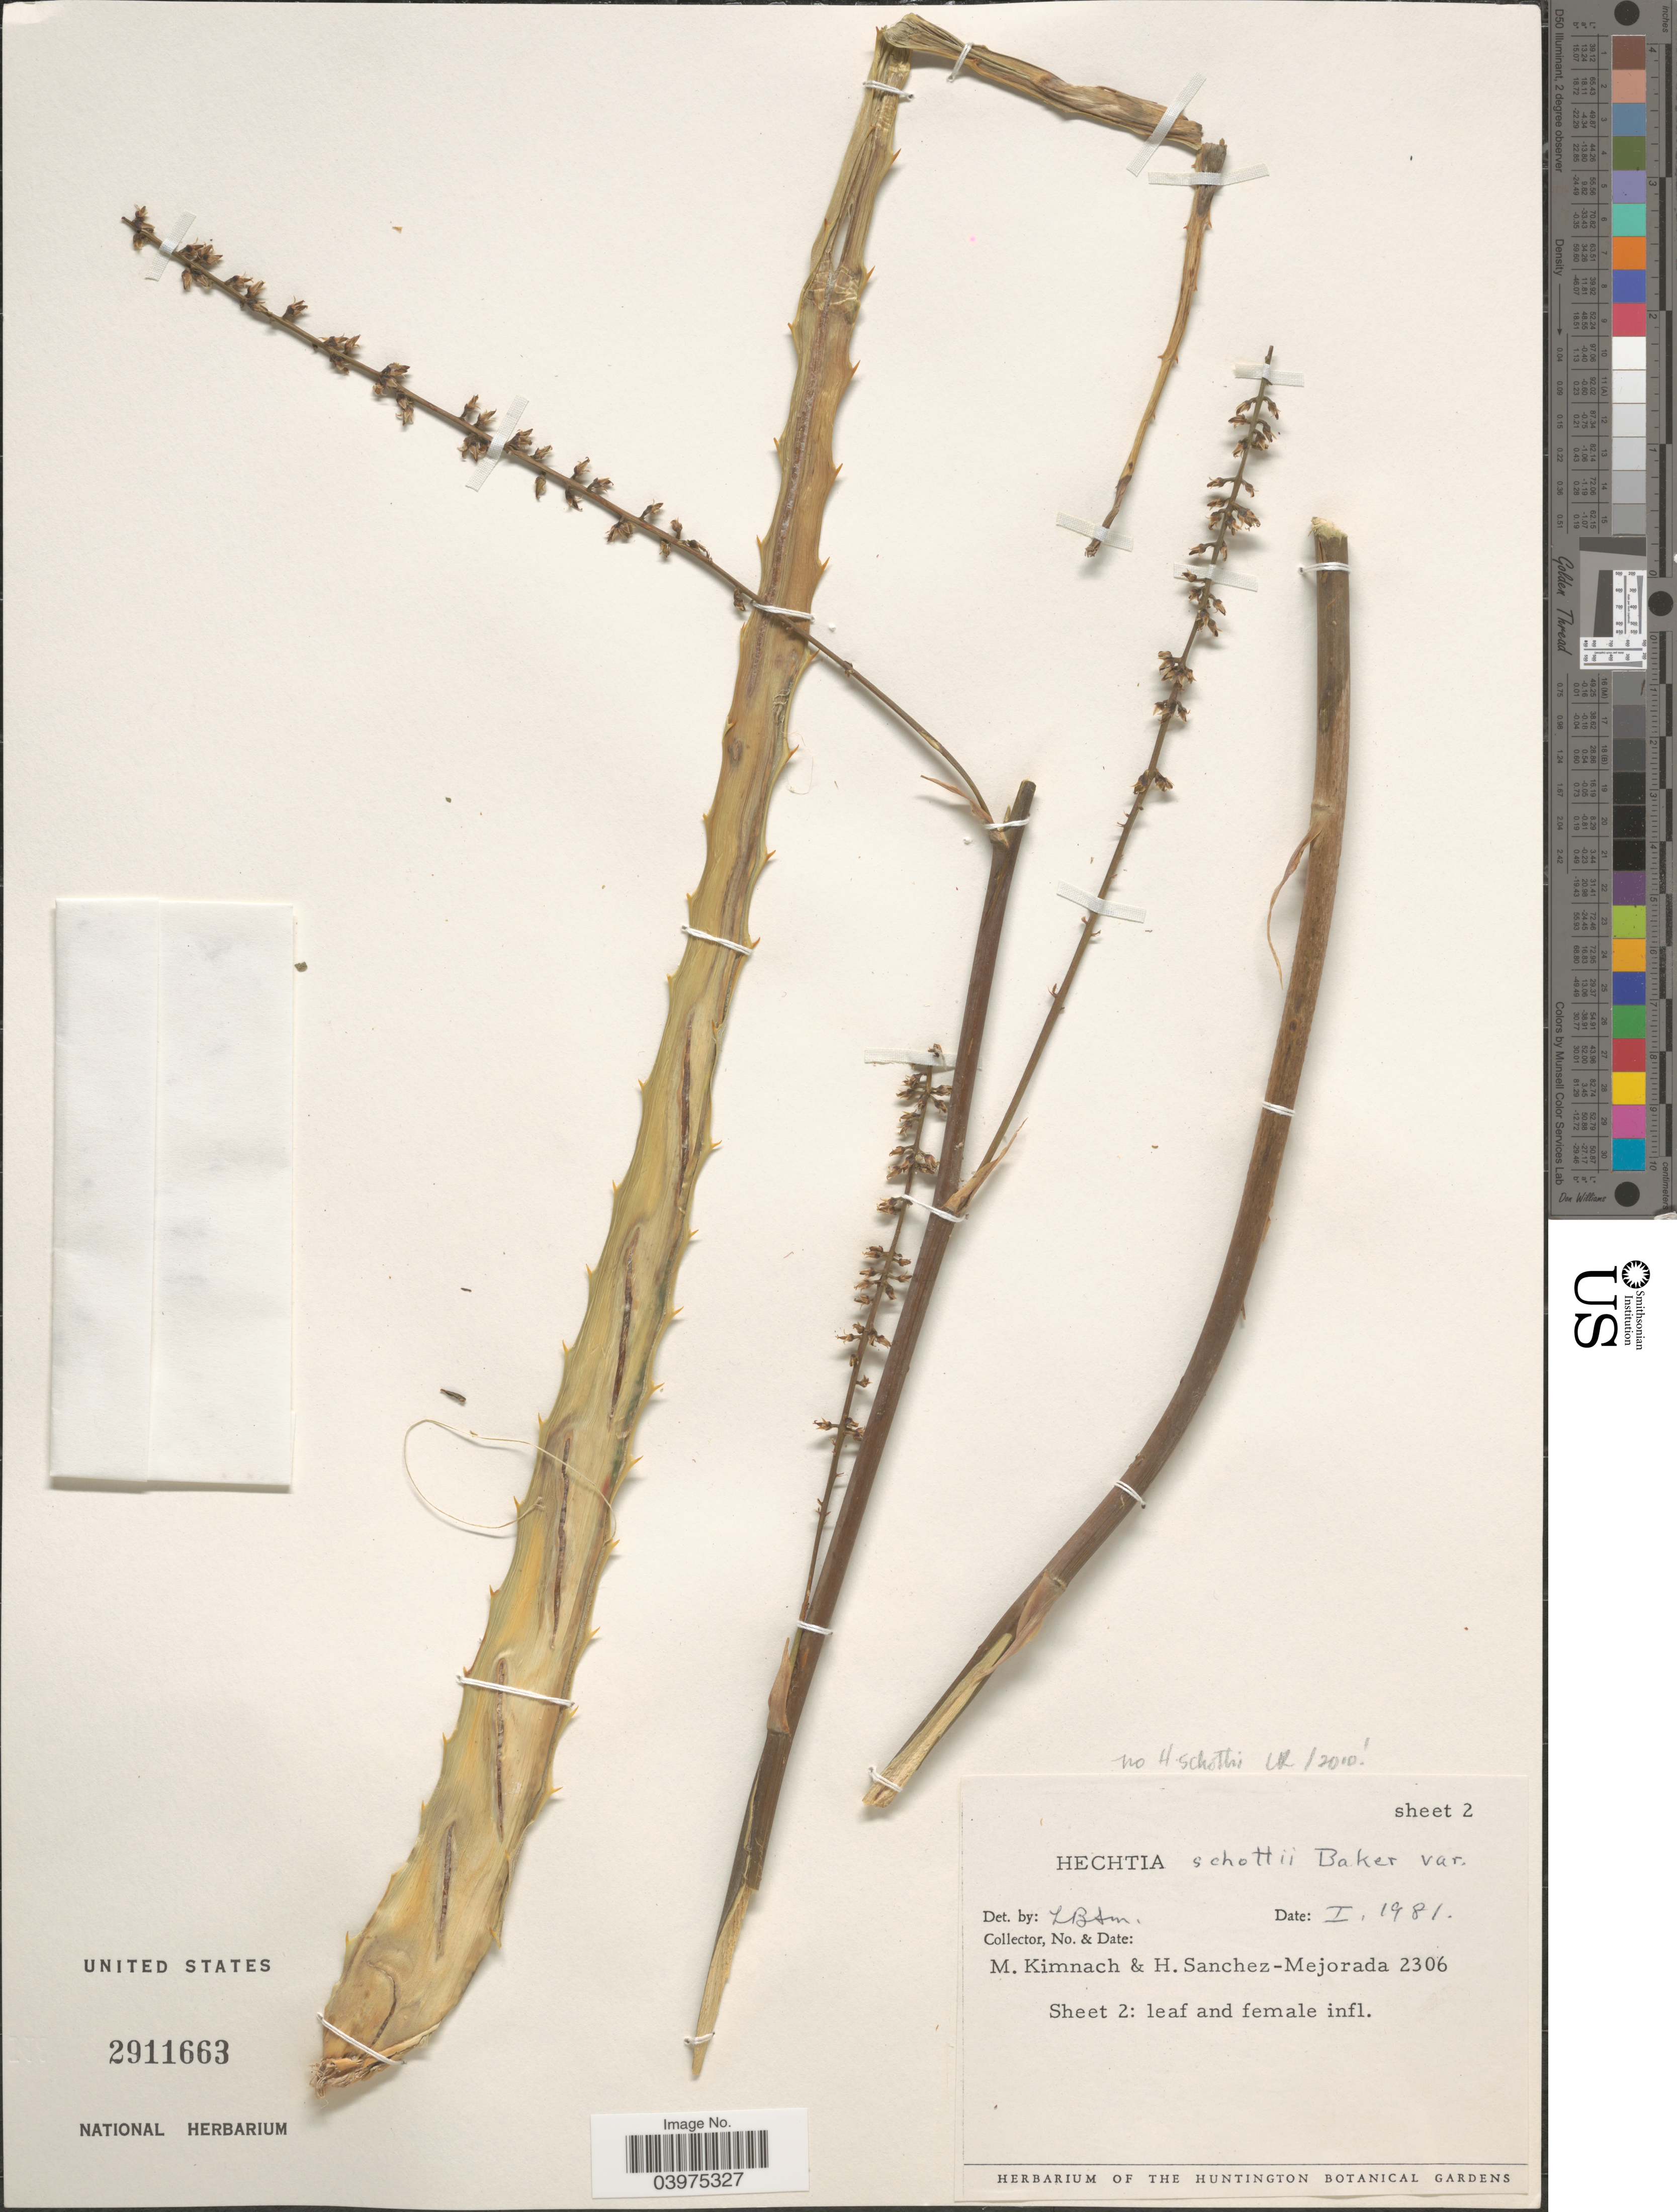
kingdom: Plantae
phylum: Tracheophyta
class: Liliopsida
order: Poales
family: Bromeliaceae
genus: Hechtia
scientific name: Hechtia sp.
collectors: M. W. Kimnach & H. Sánchez-Mejorada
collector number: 2306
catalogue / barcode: US 2911663